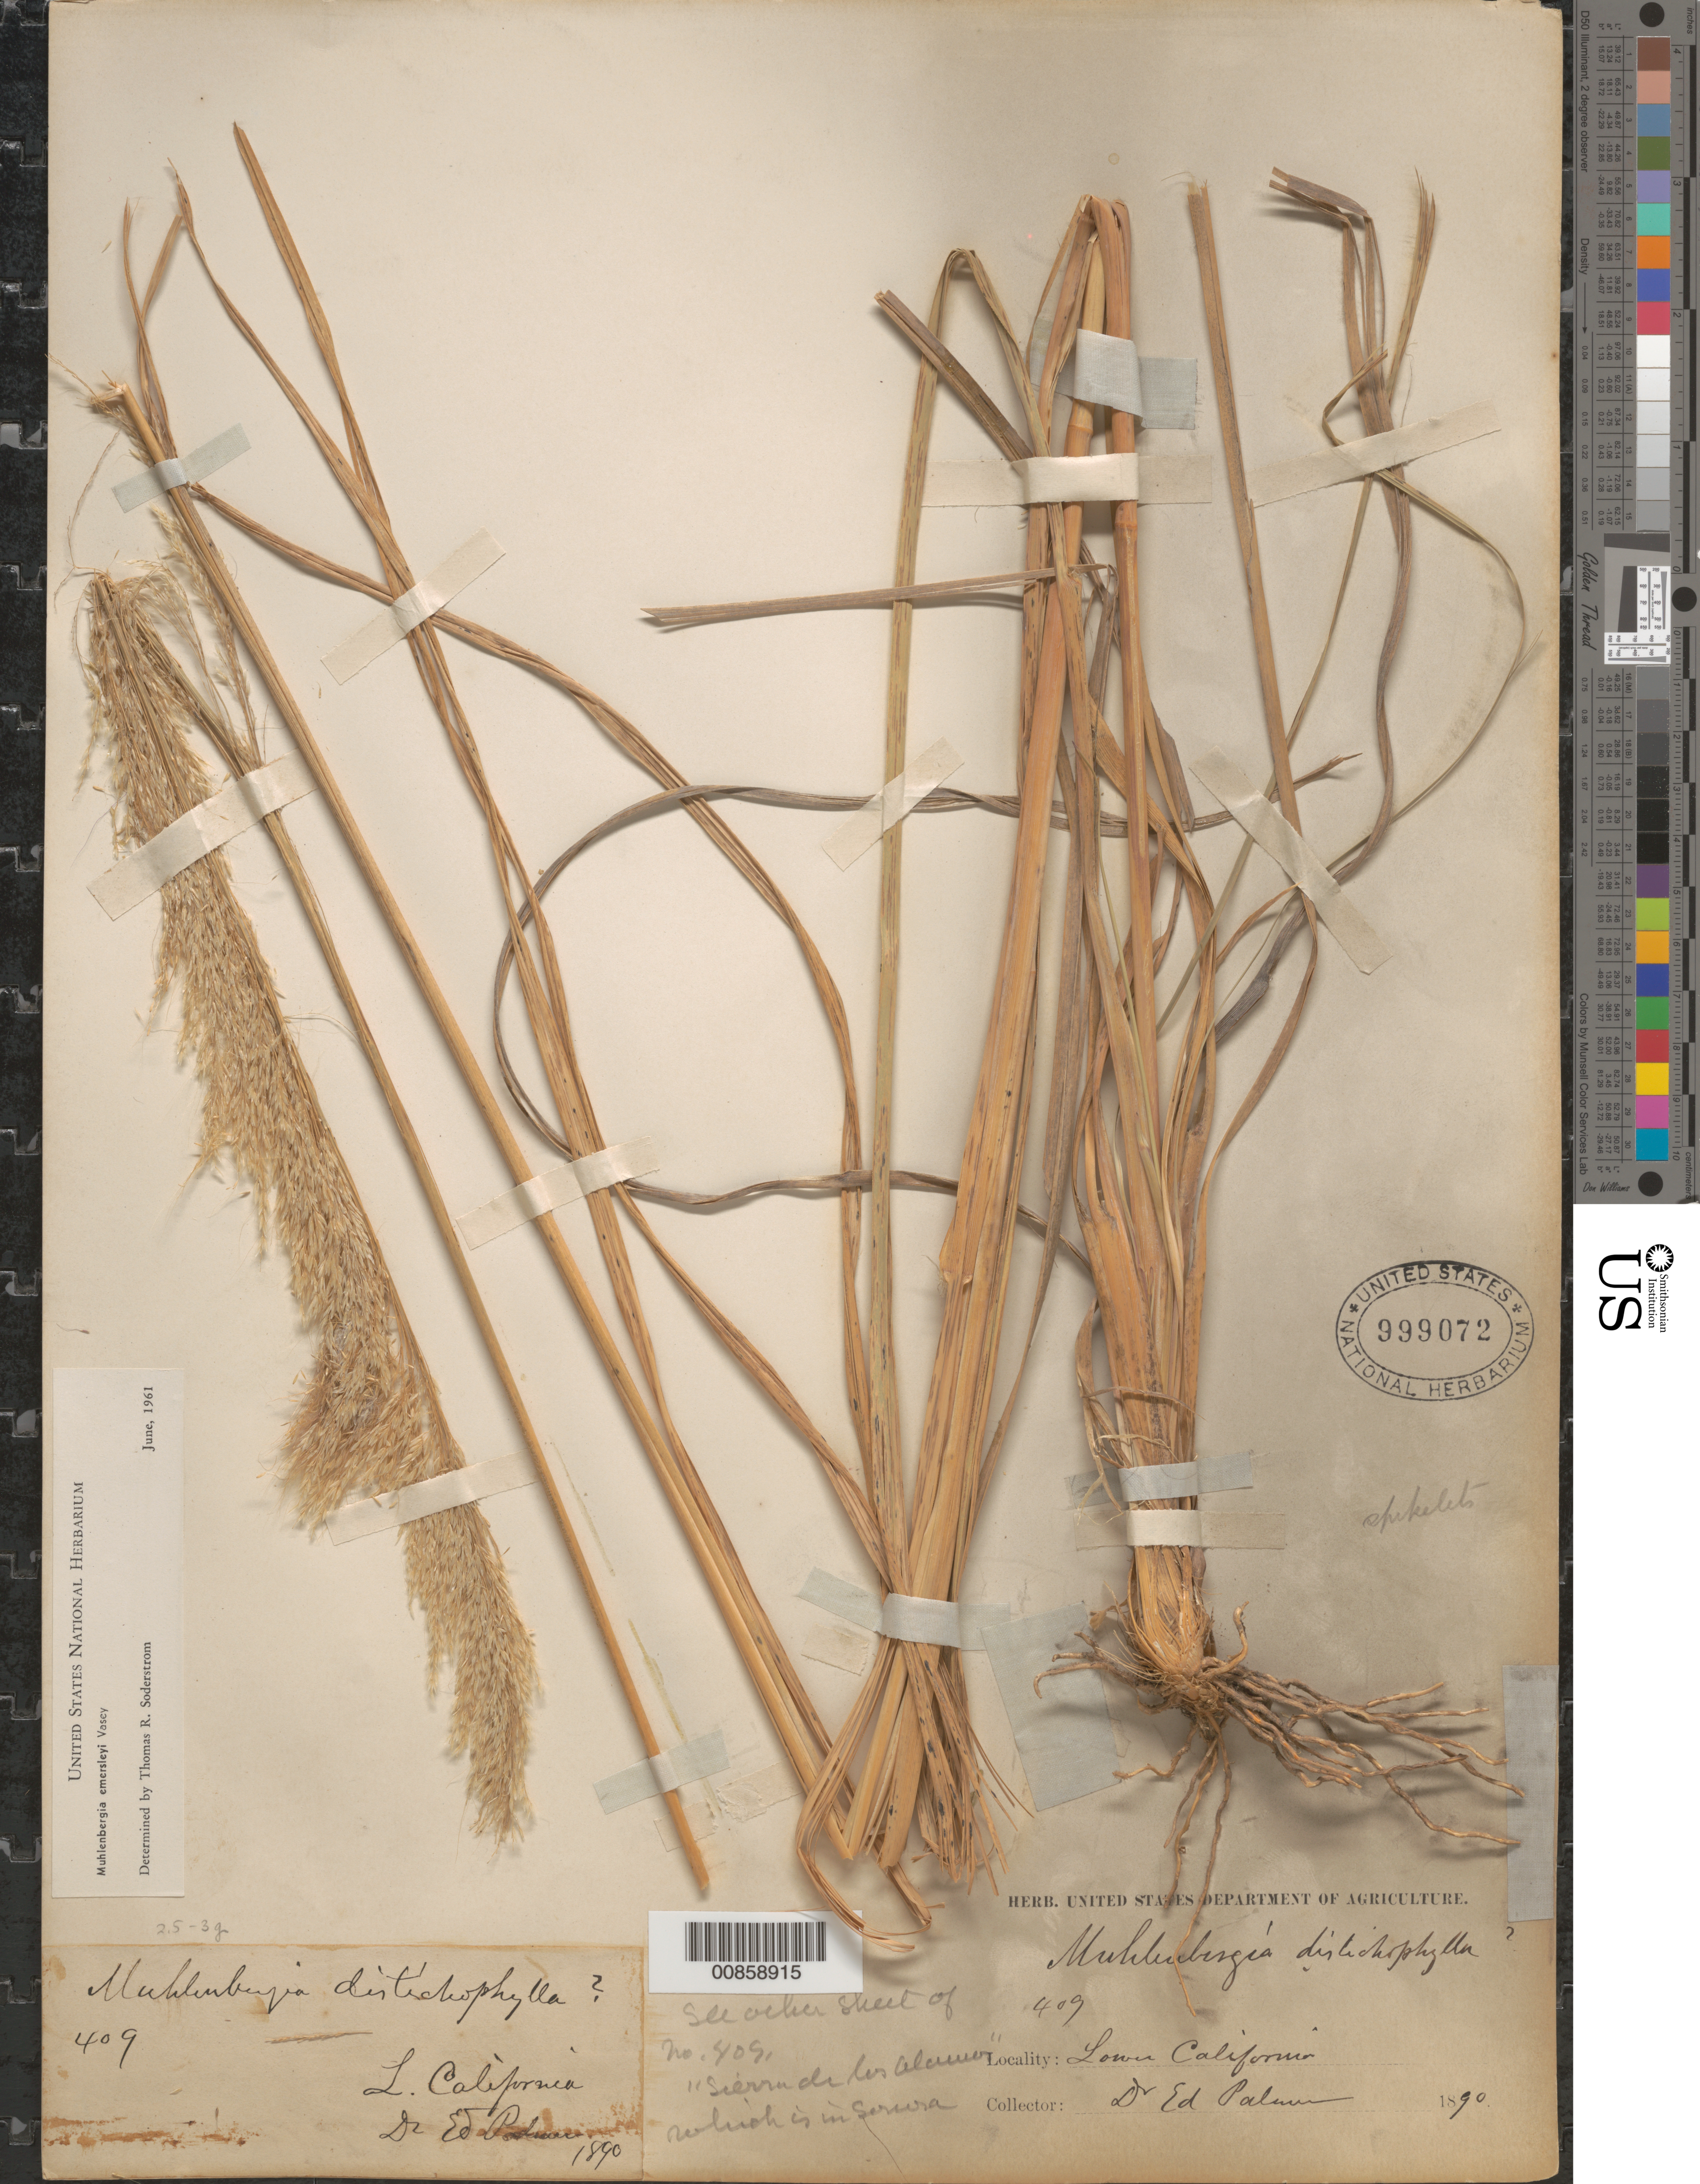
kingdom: Plantae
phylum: Tracheophyta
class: Liliopsida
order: Poales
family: Poaceae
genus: Muhlenbergia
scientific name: Muhlenbergia emersleyi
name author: Vasey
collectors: E. Palmer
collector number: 409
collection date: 1890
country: Mexico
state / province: Baja California Norte / Baja California Sur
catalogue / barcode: US 999072